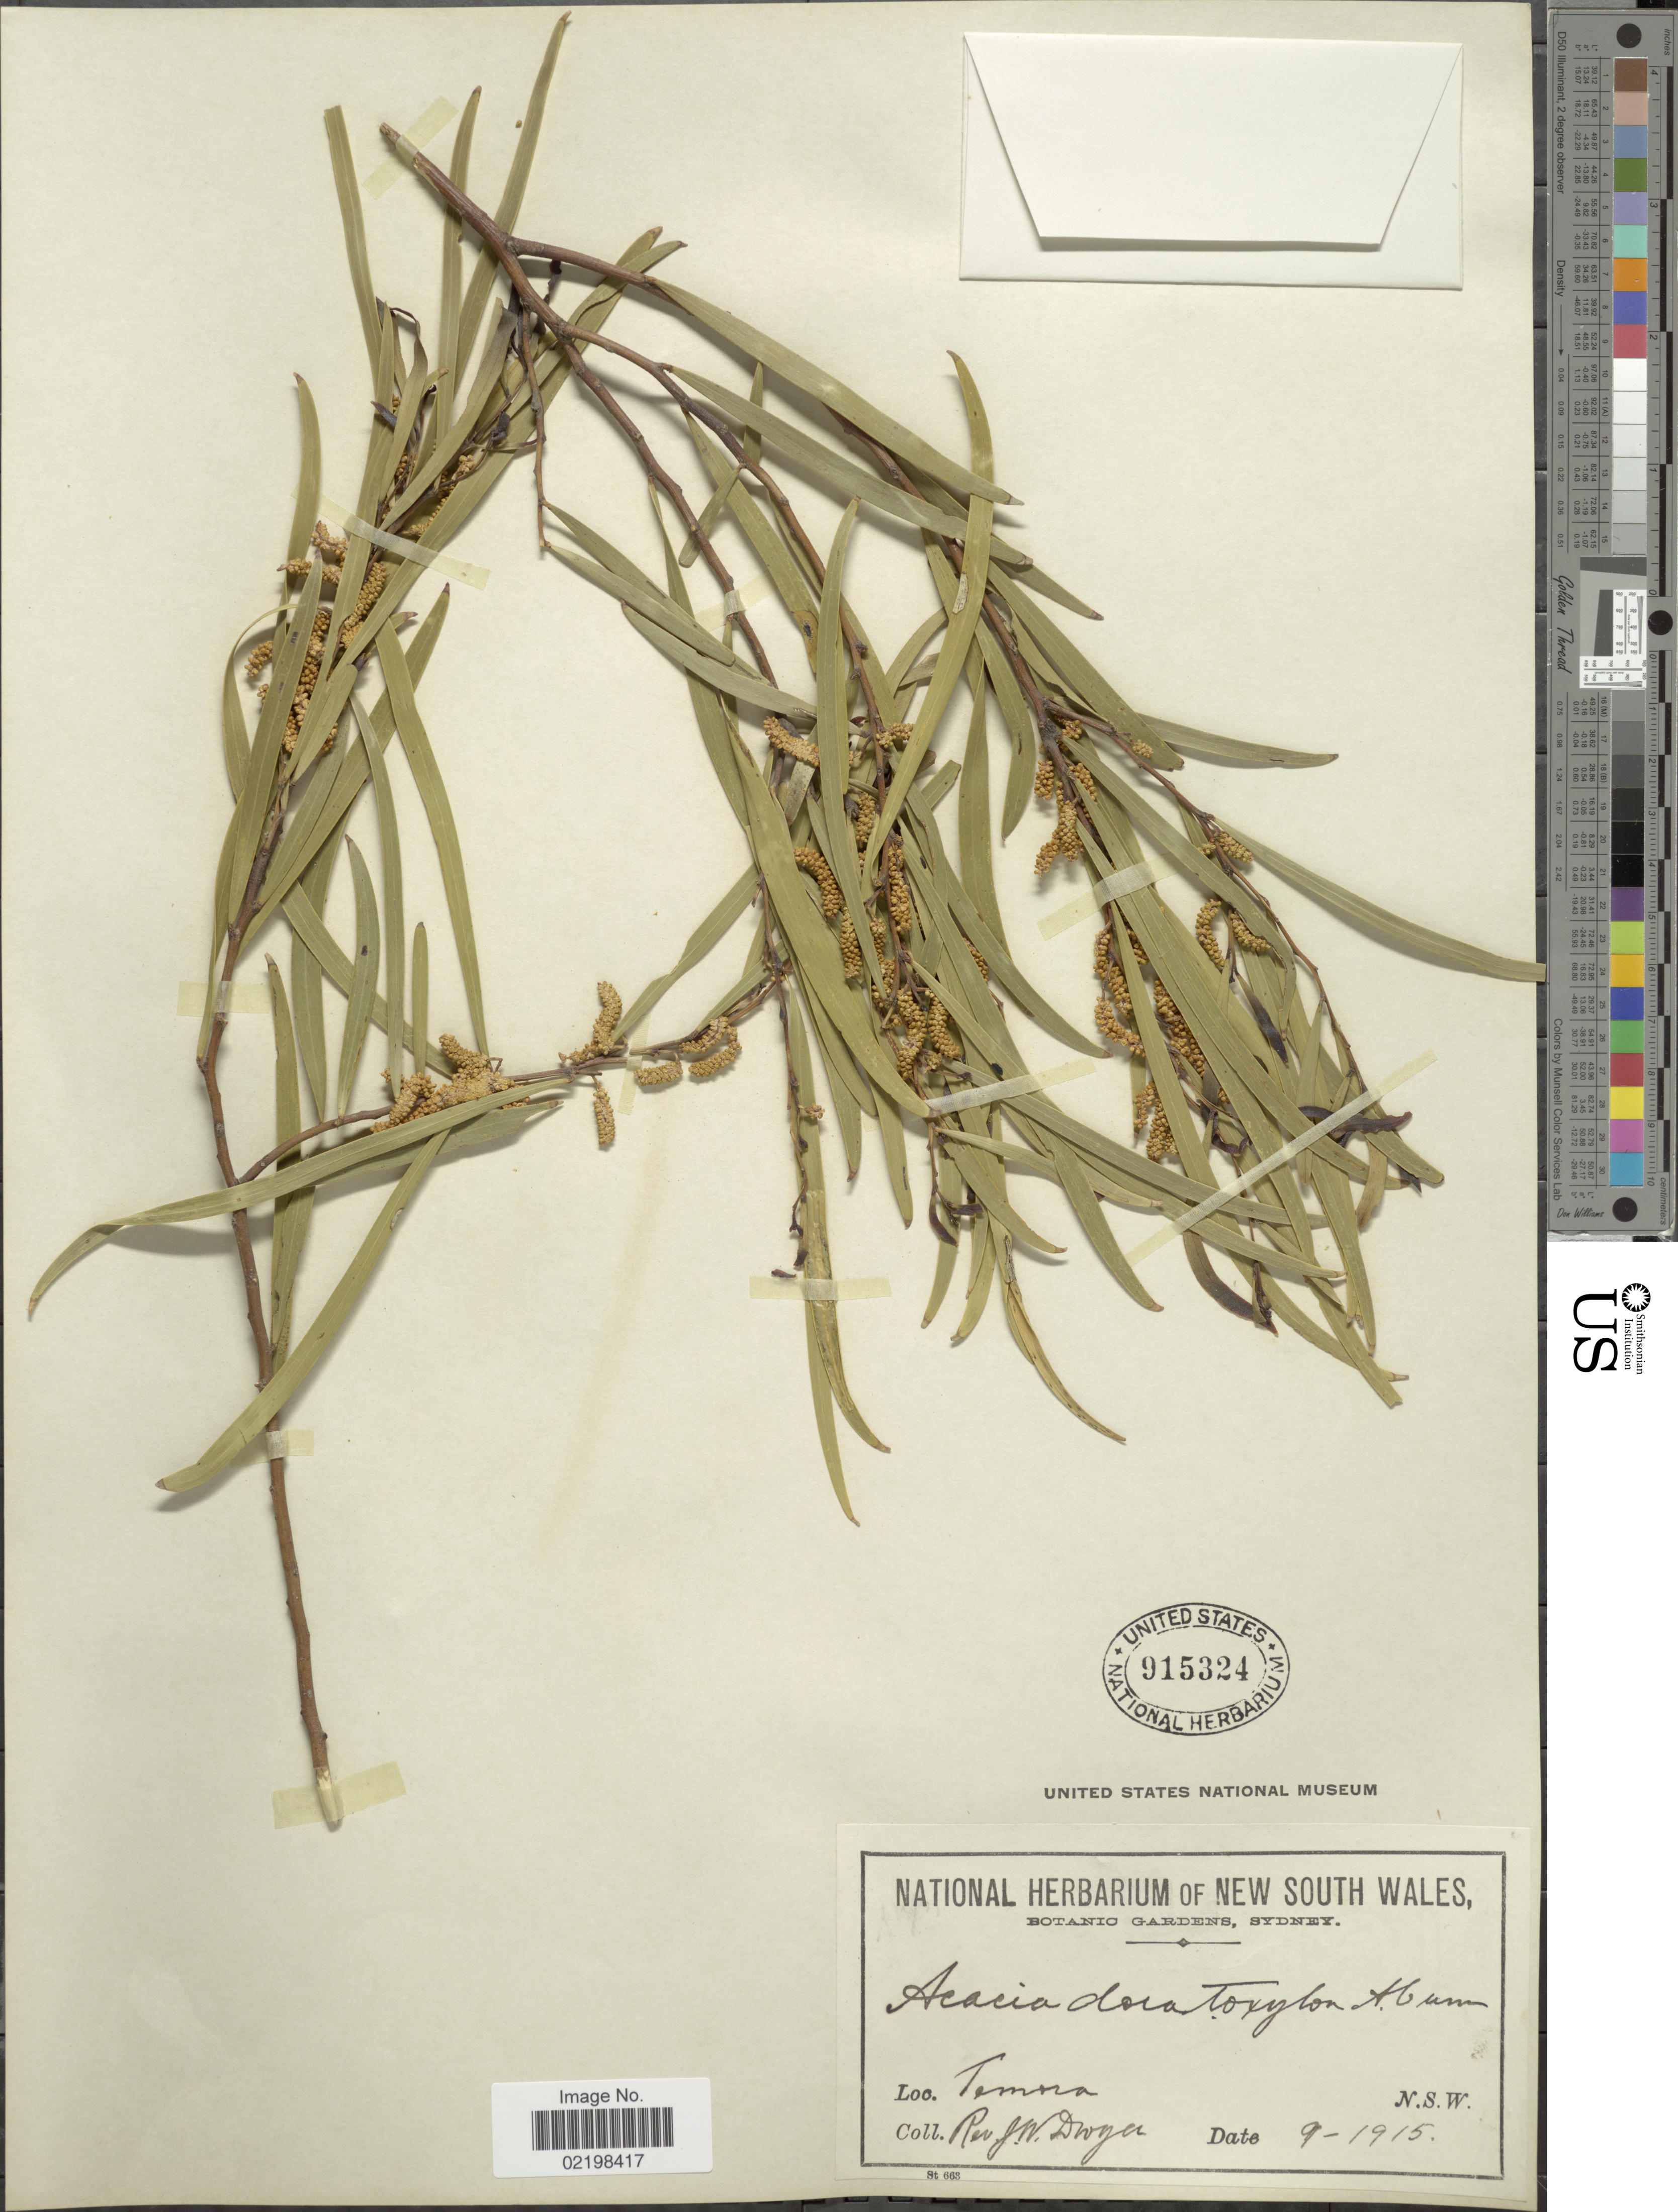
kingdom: Plantae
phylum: Tracheophyta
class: Magnoliopsida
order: Fabales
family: Fabaceae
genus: Acacia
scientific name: Acacia doratoxylon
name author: Meisn.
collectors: J. Dwyer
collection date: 1915-09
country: Australia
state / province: New South Wales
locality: Temora. N.S.W.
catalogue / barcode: US 915324